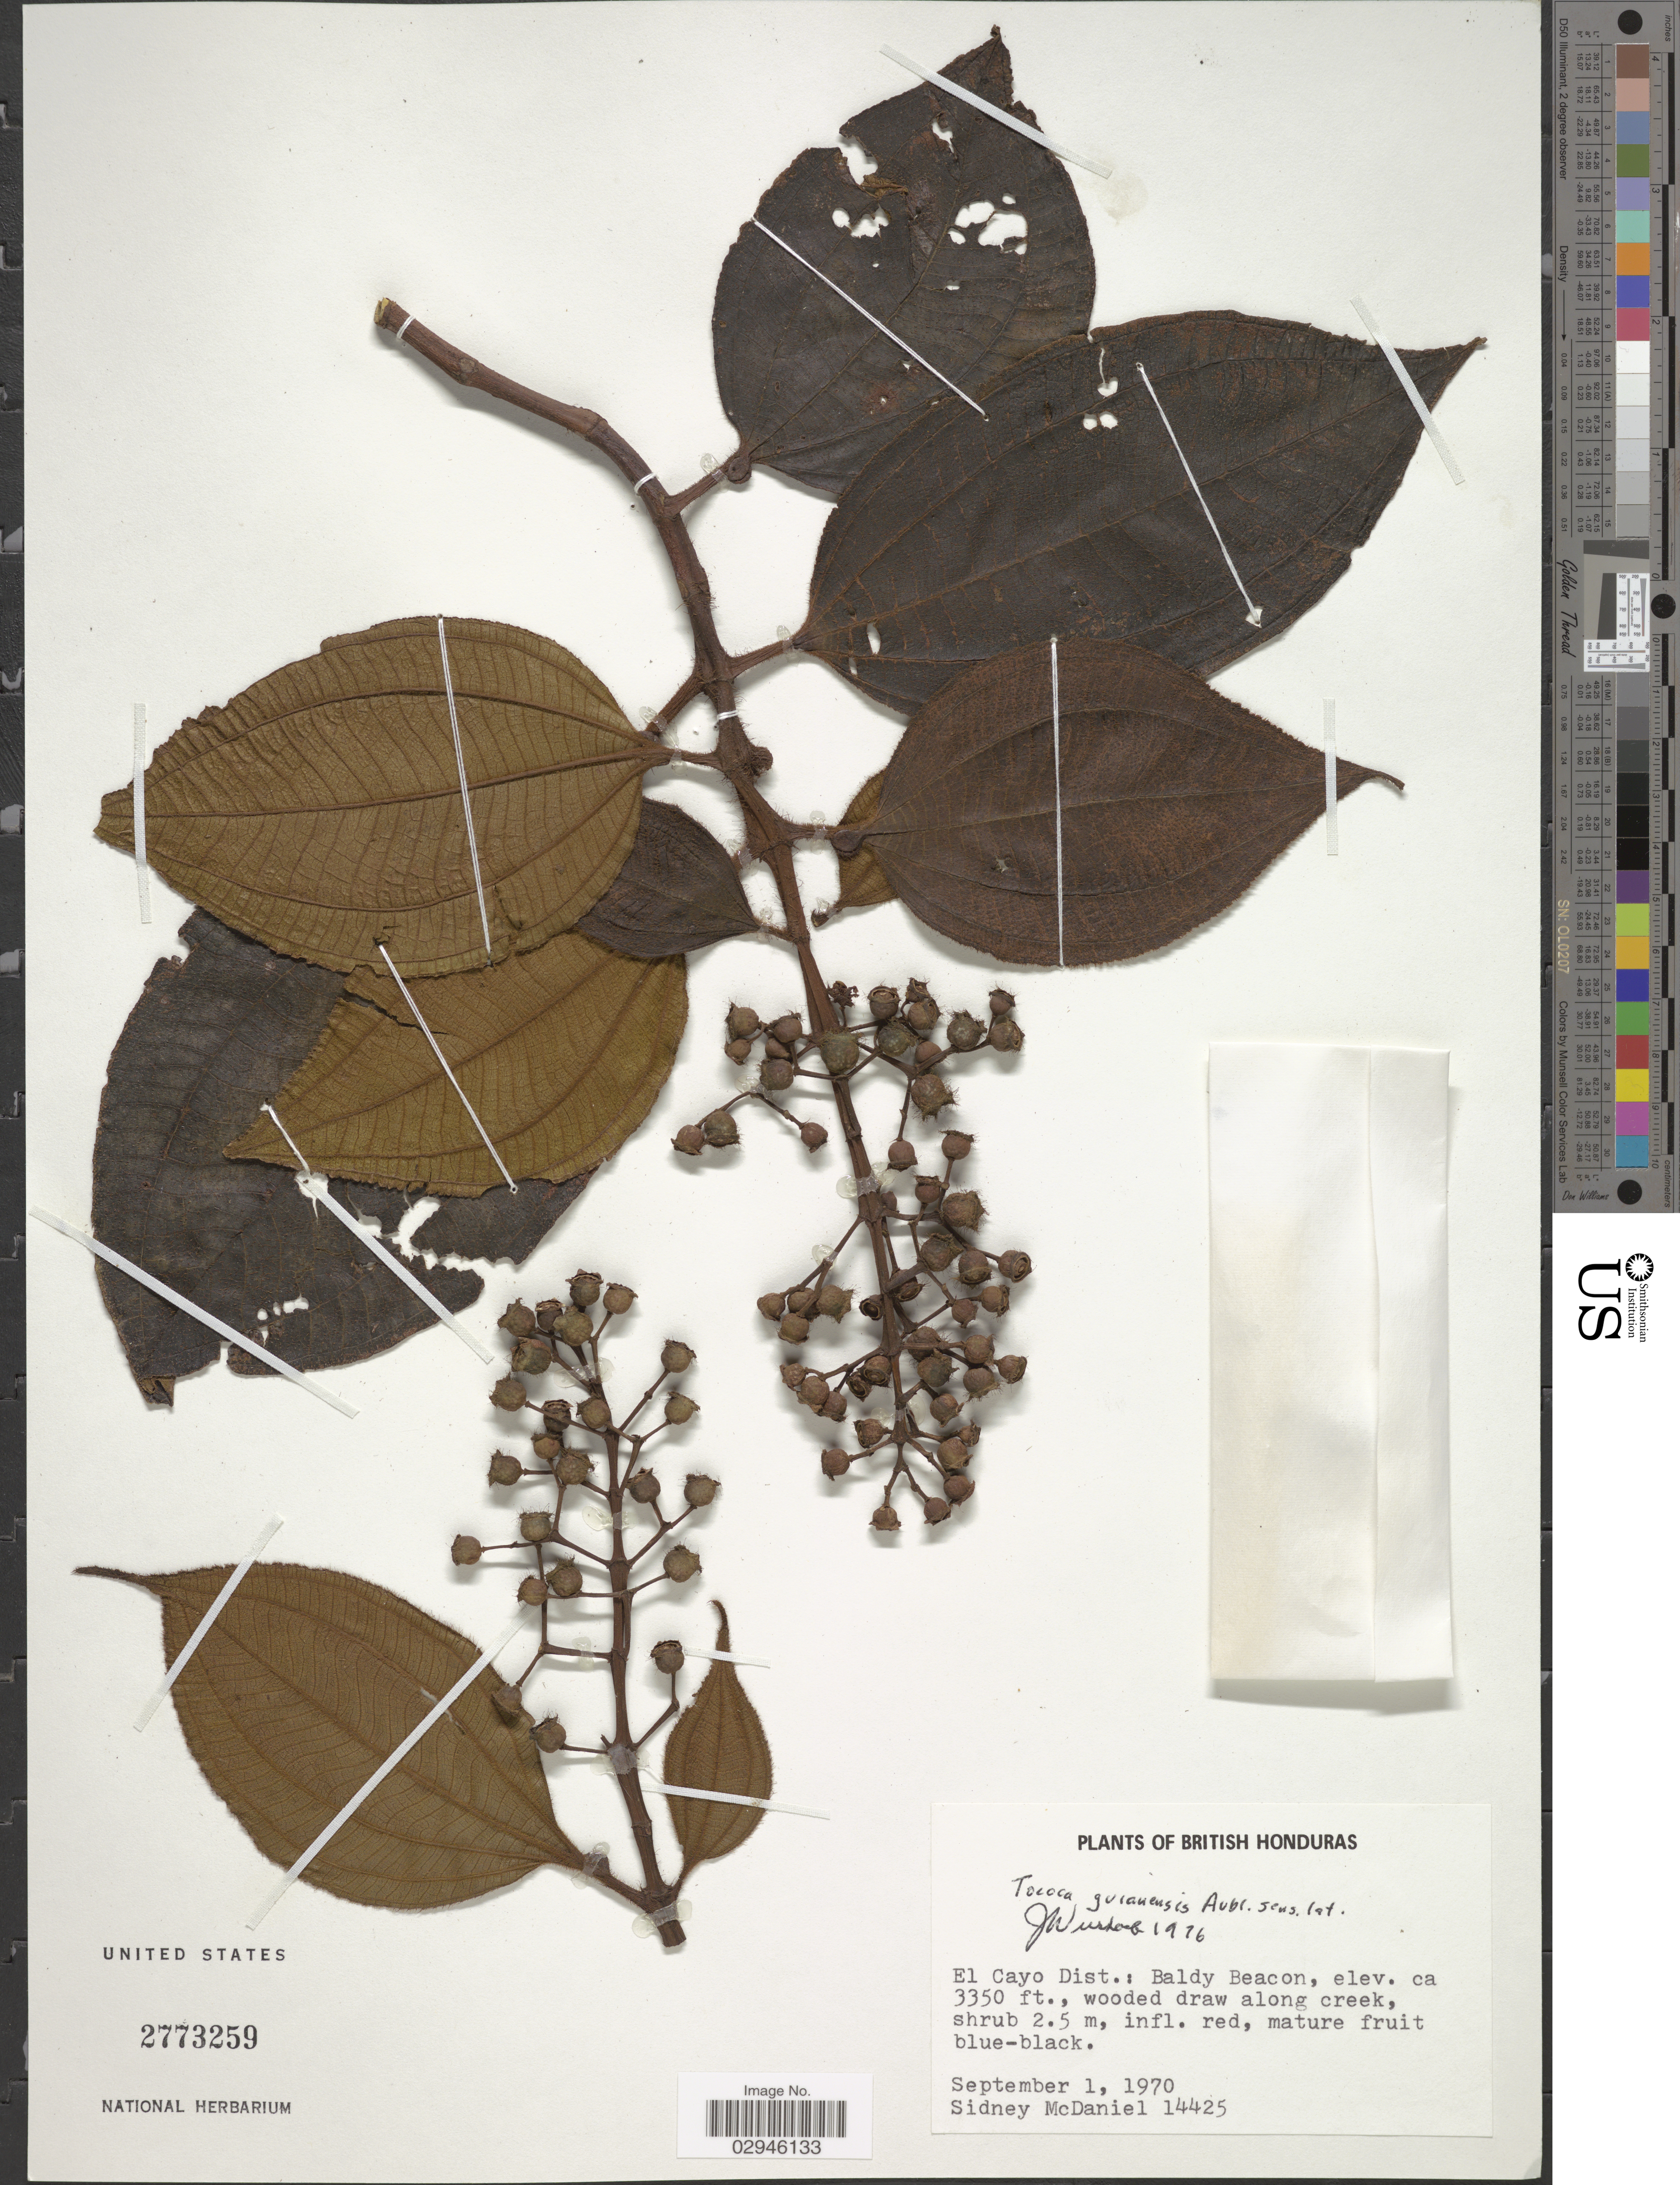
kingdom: Plantae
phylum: Tracheophyta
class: Magnoliopsida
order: Myrtales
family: Melastomataceae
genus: Tococa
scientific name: Tococa guianensis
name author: Aubl.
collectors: S. McDaniel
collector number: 14425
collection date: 1970-09-01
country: Belize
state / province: Cayo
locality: El Cayo Dist.: Baldy Beacon.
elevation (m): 1021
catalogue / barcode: US 2773259